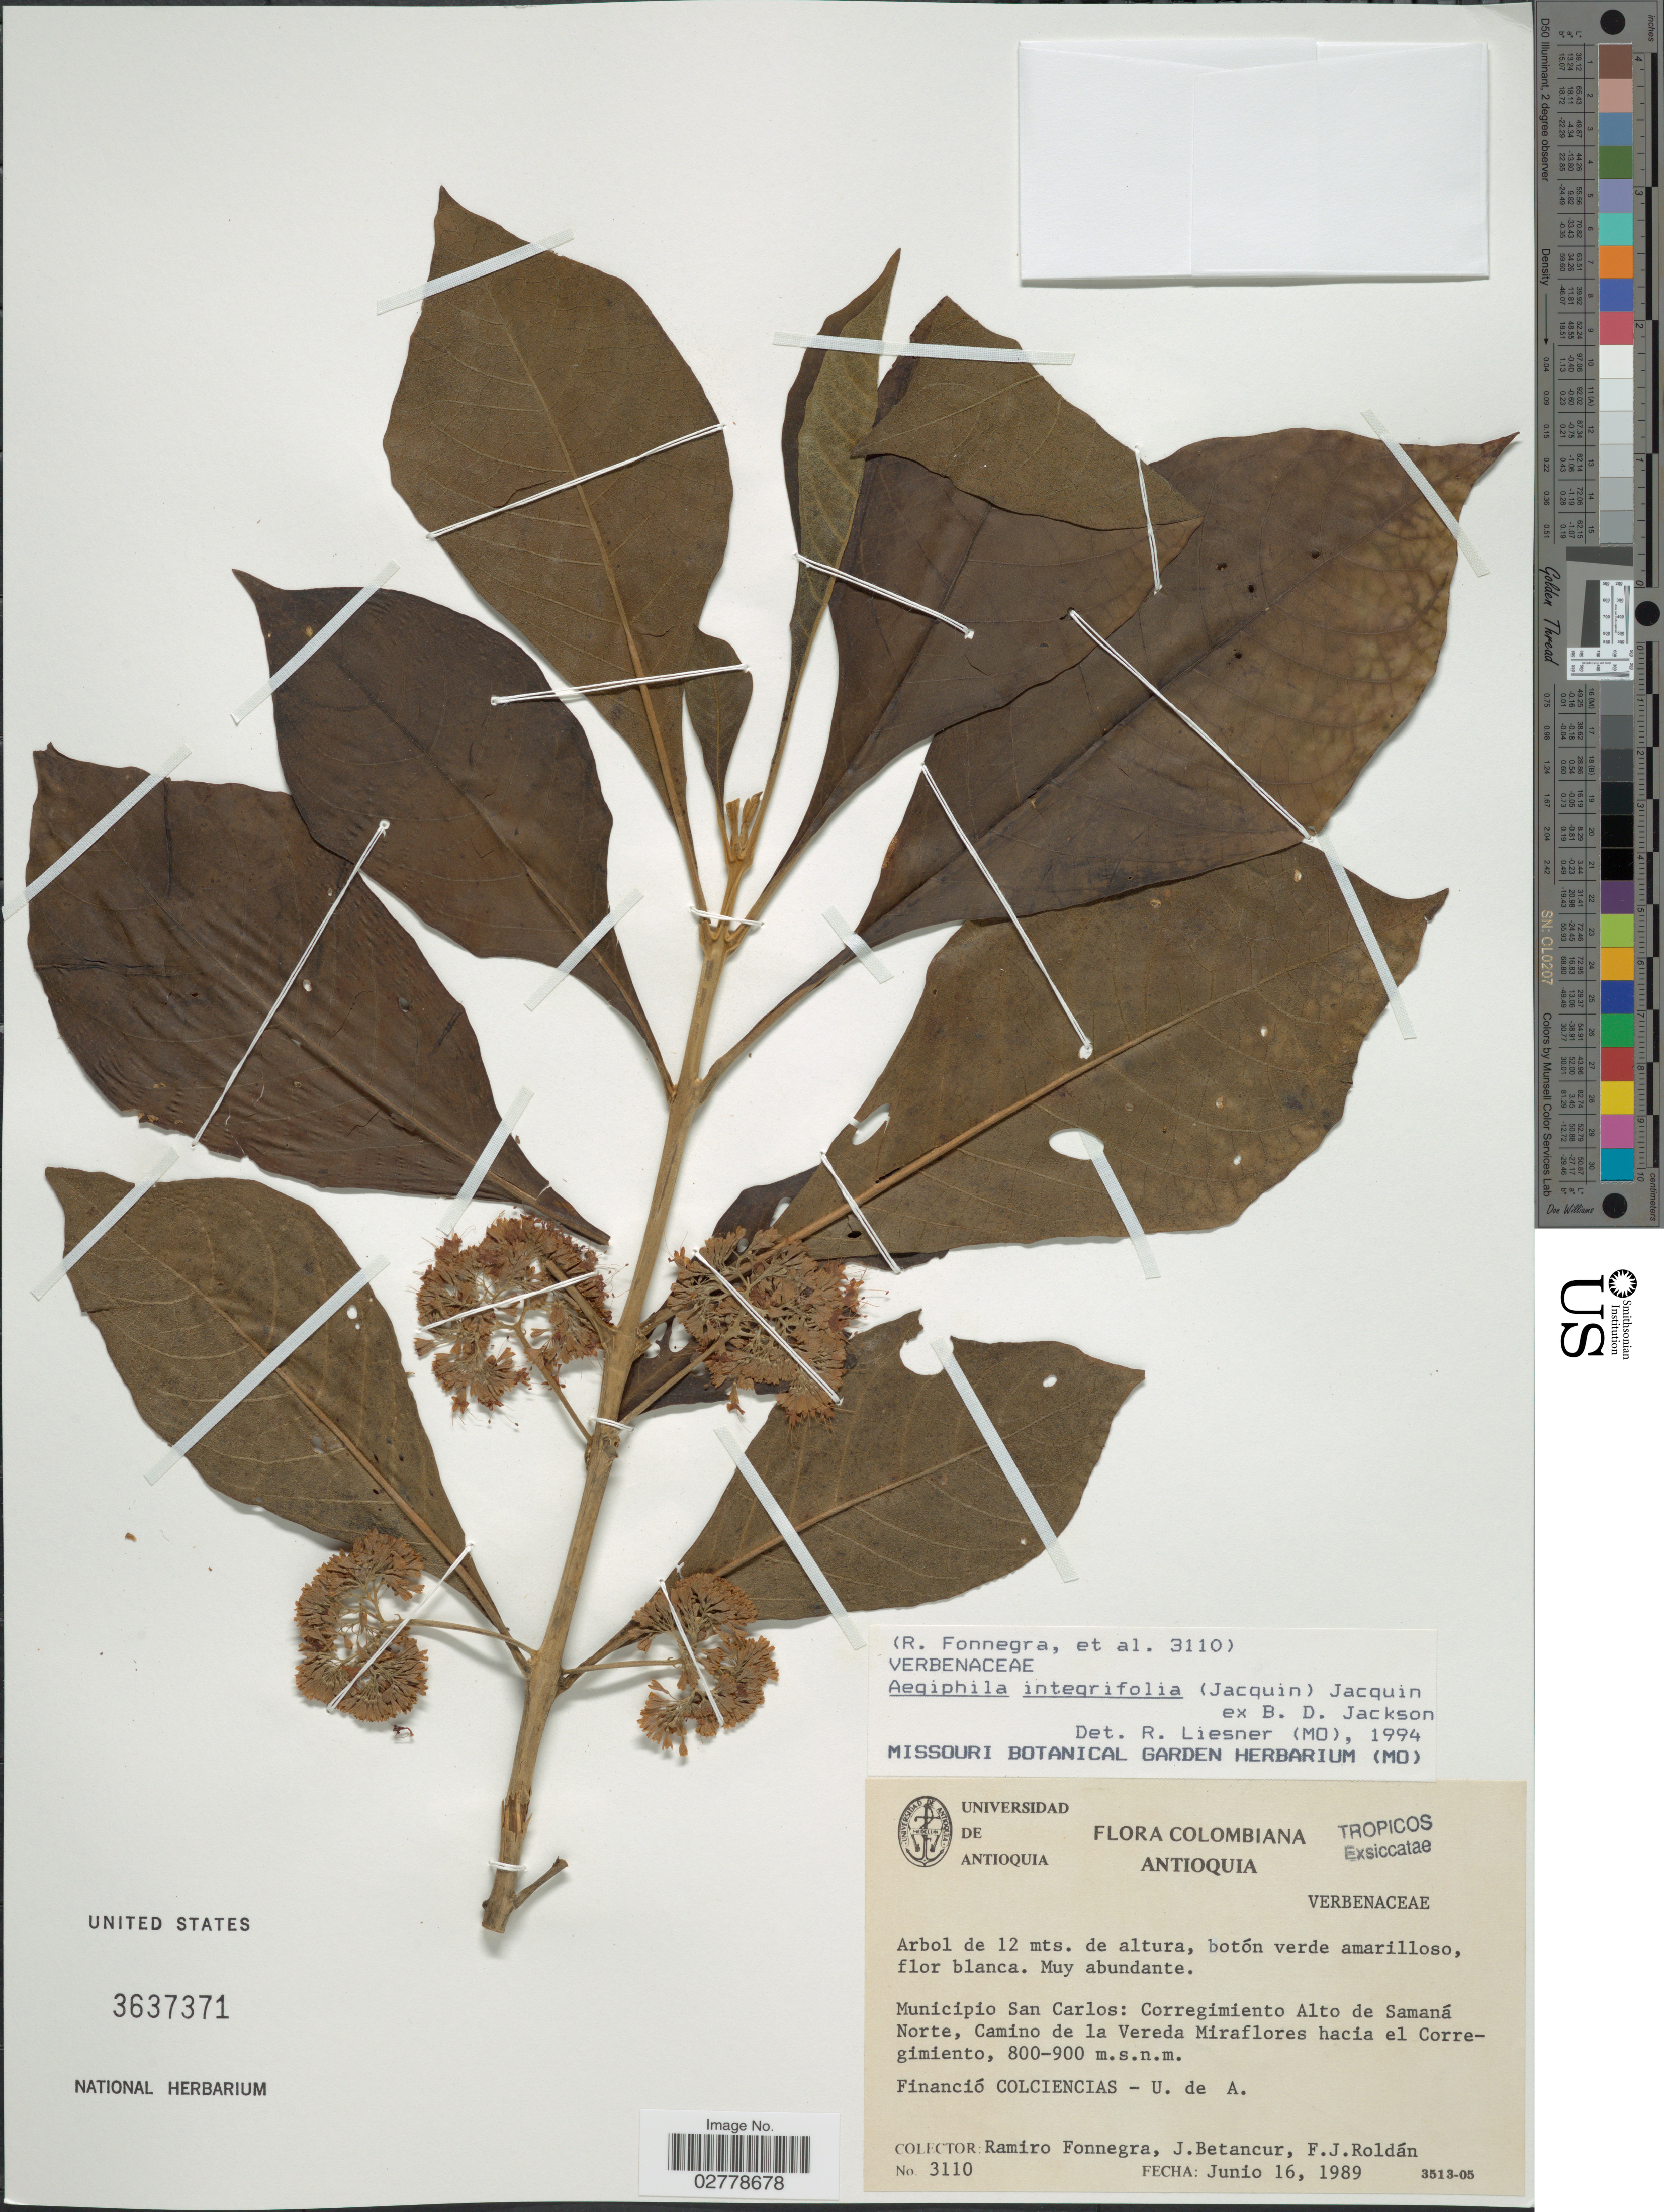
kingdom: Plantae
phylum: Tracheophyta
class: Magnoliopsida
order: Lamiales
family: Lamiaceae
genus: Aegiphila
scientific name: Aegiphila integrifolia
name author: (Jacq.) B.D. Jacks.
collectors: R. Fonnegra G., J. Betancur & F. J. Roldán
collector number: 3110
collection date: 1989-06-16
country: Colombia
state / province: Antioquia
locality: Municipio San Carlos: Corregimiento Alto de Samaná Norte, Camino de la Vereda Miraflores hacia el Corregimiento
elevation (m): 800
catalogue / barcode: US 3637371